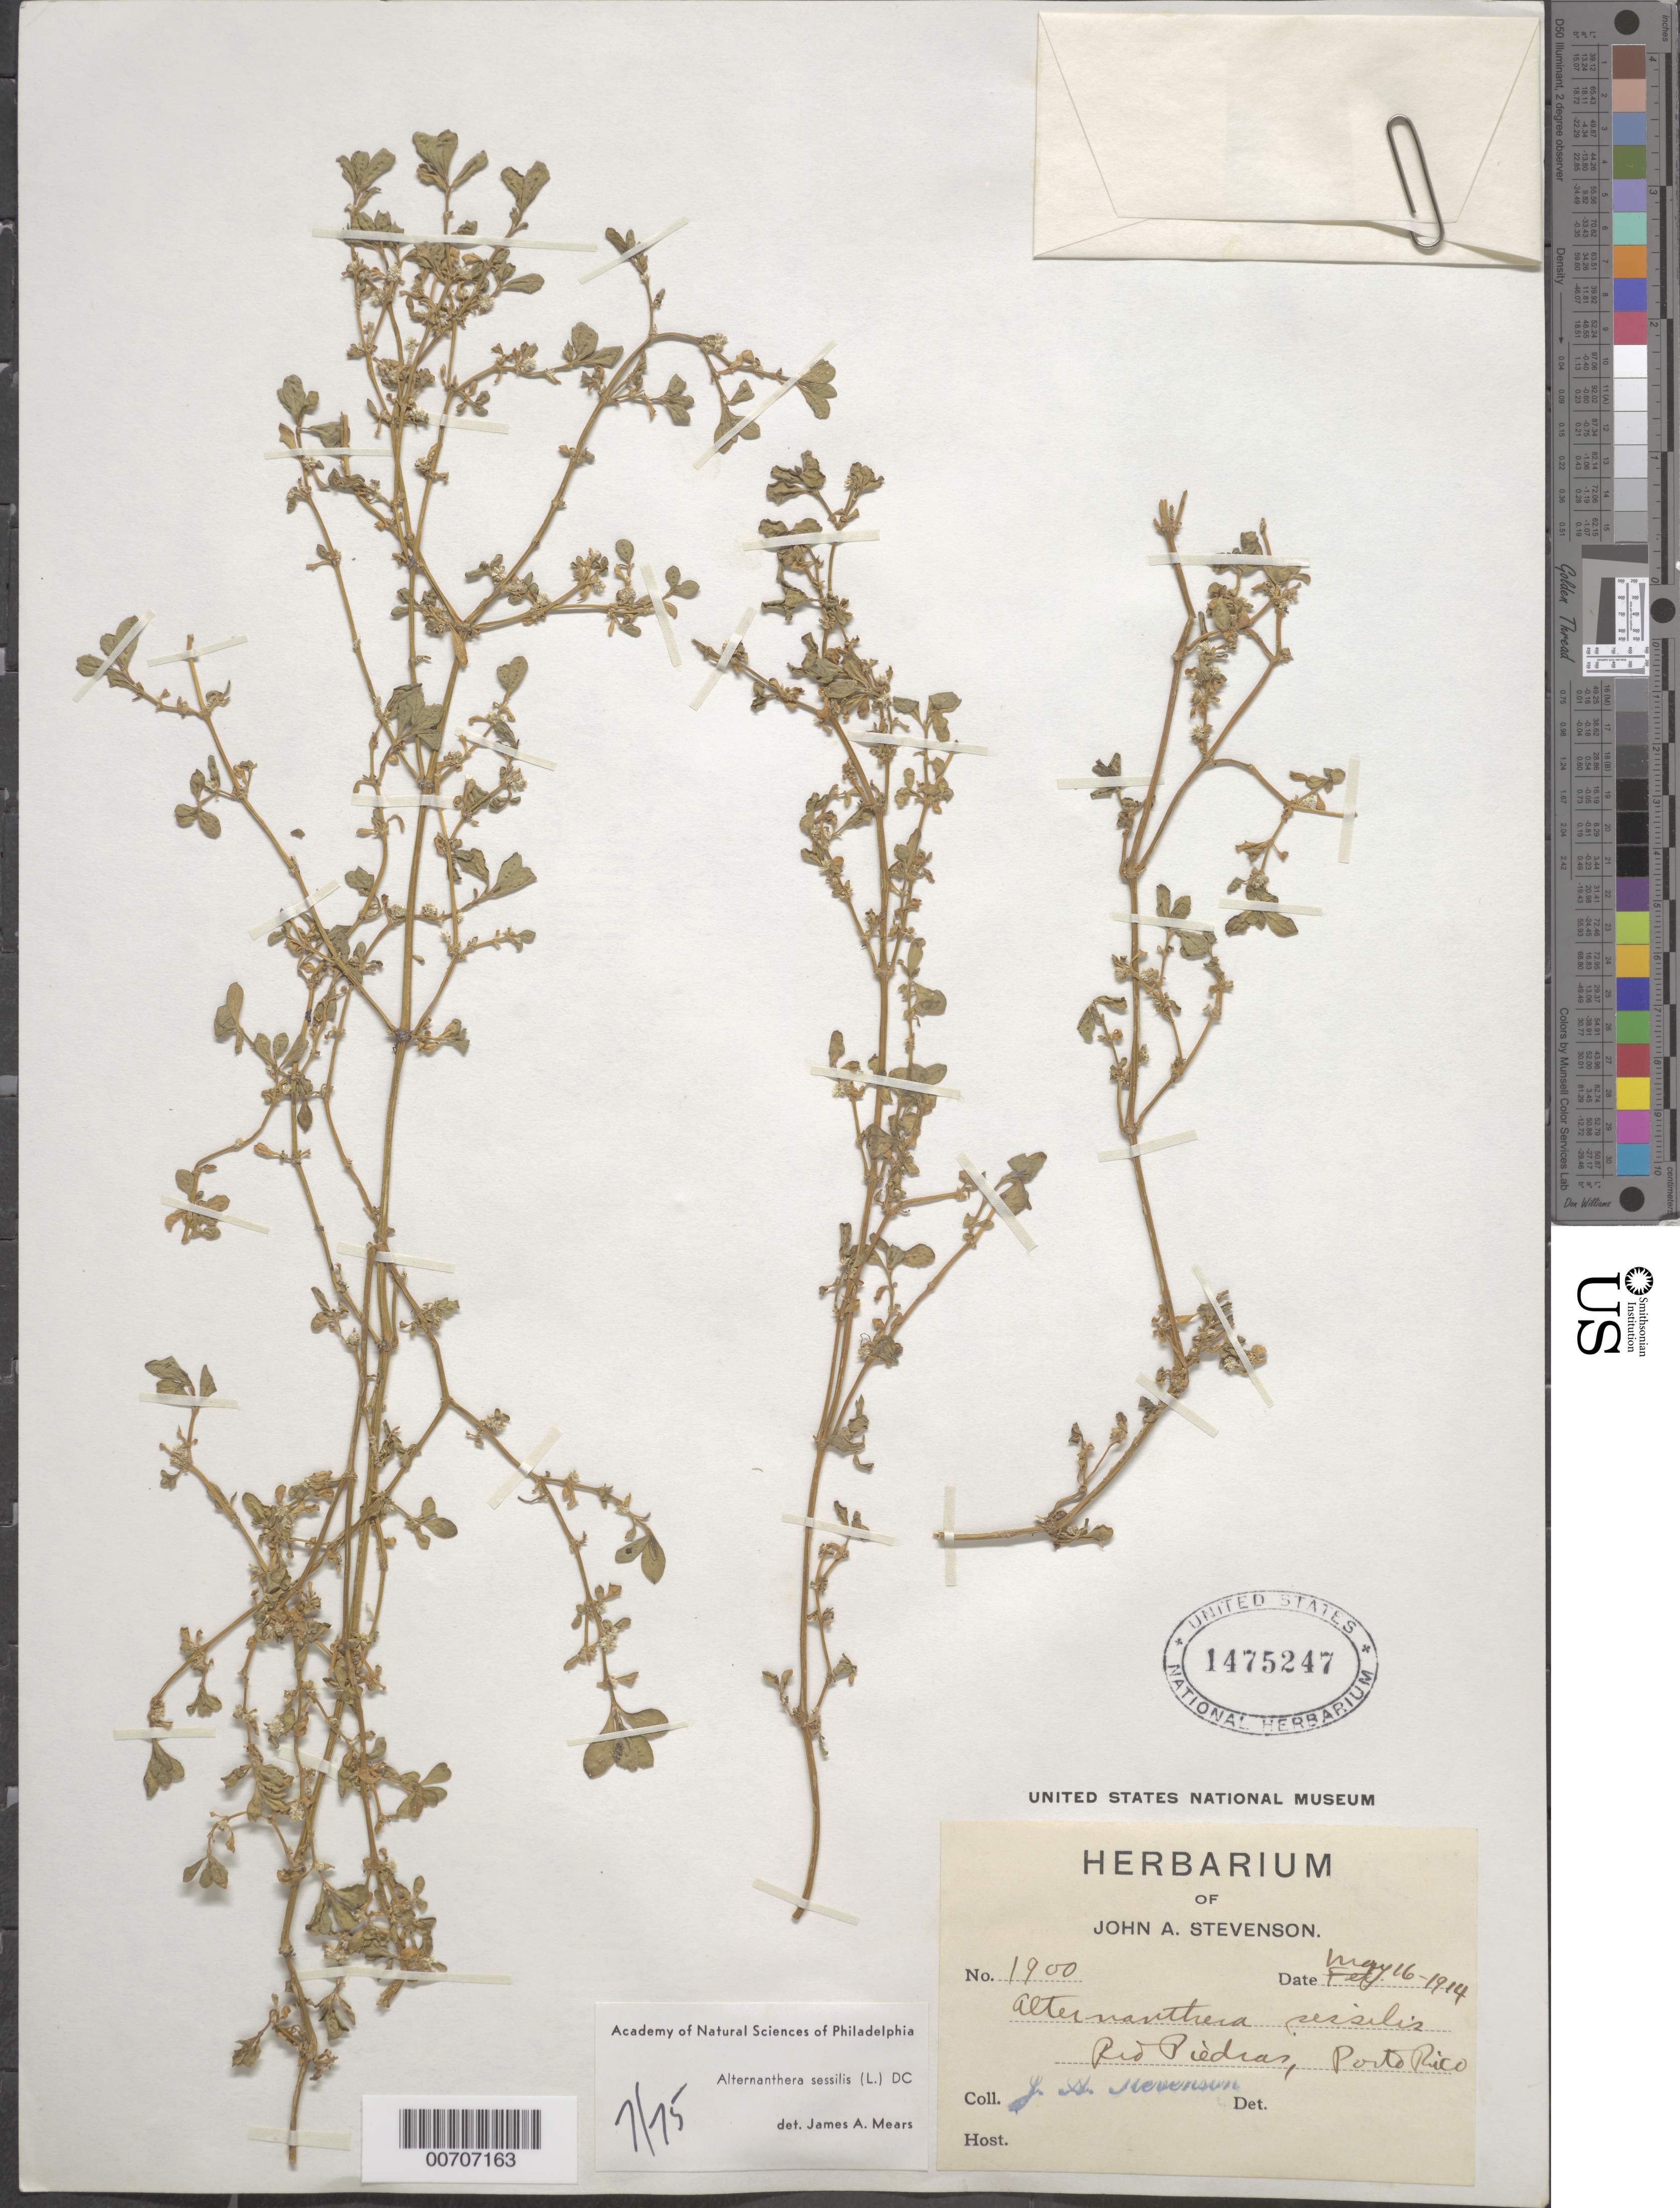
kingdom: Plantae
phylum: Tracheophyta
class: Magnoliopsida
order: Caryophyllales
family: Amaranthaceae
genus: Alternanthera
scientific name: Alternanthera sessilis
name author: (L.) DC.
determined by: Mears, J. A., (PH), Academy of Natural Sciences of Philadelphia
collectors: J. Stevenson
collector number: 1900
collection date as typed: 16 May 1914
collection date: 1914-05-16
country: Puerto Rico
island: Greater Antilles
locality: Río Piedras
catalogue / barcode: US 1475247